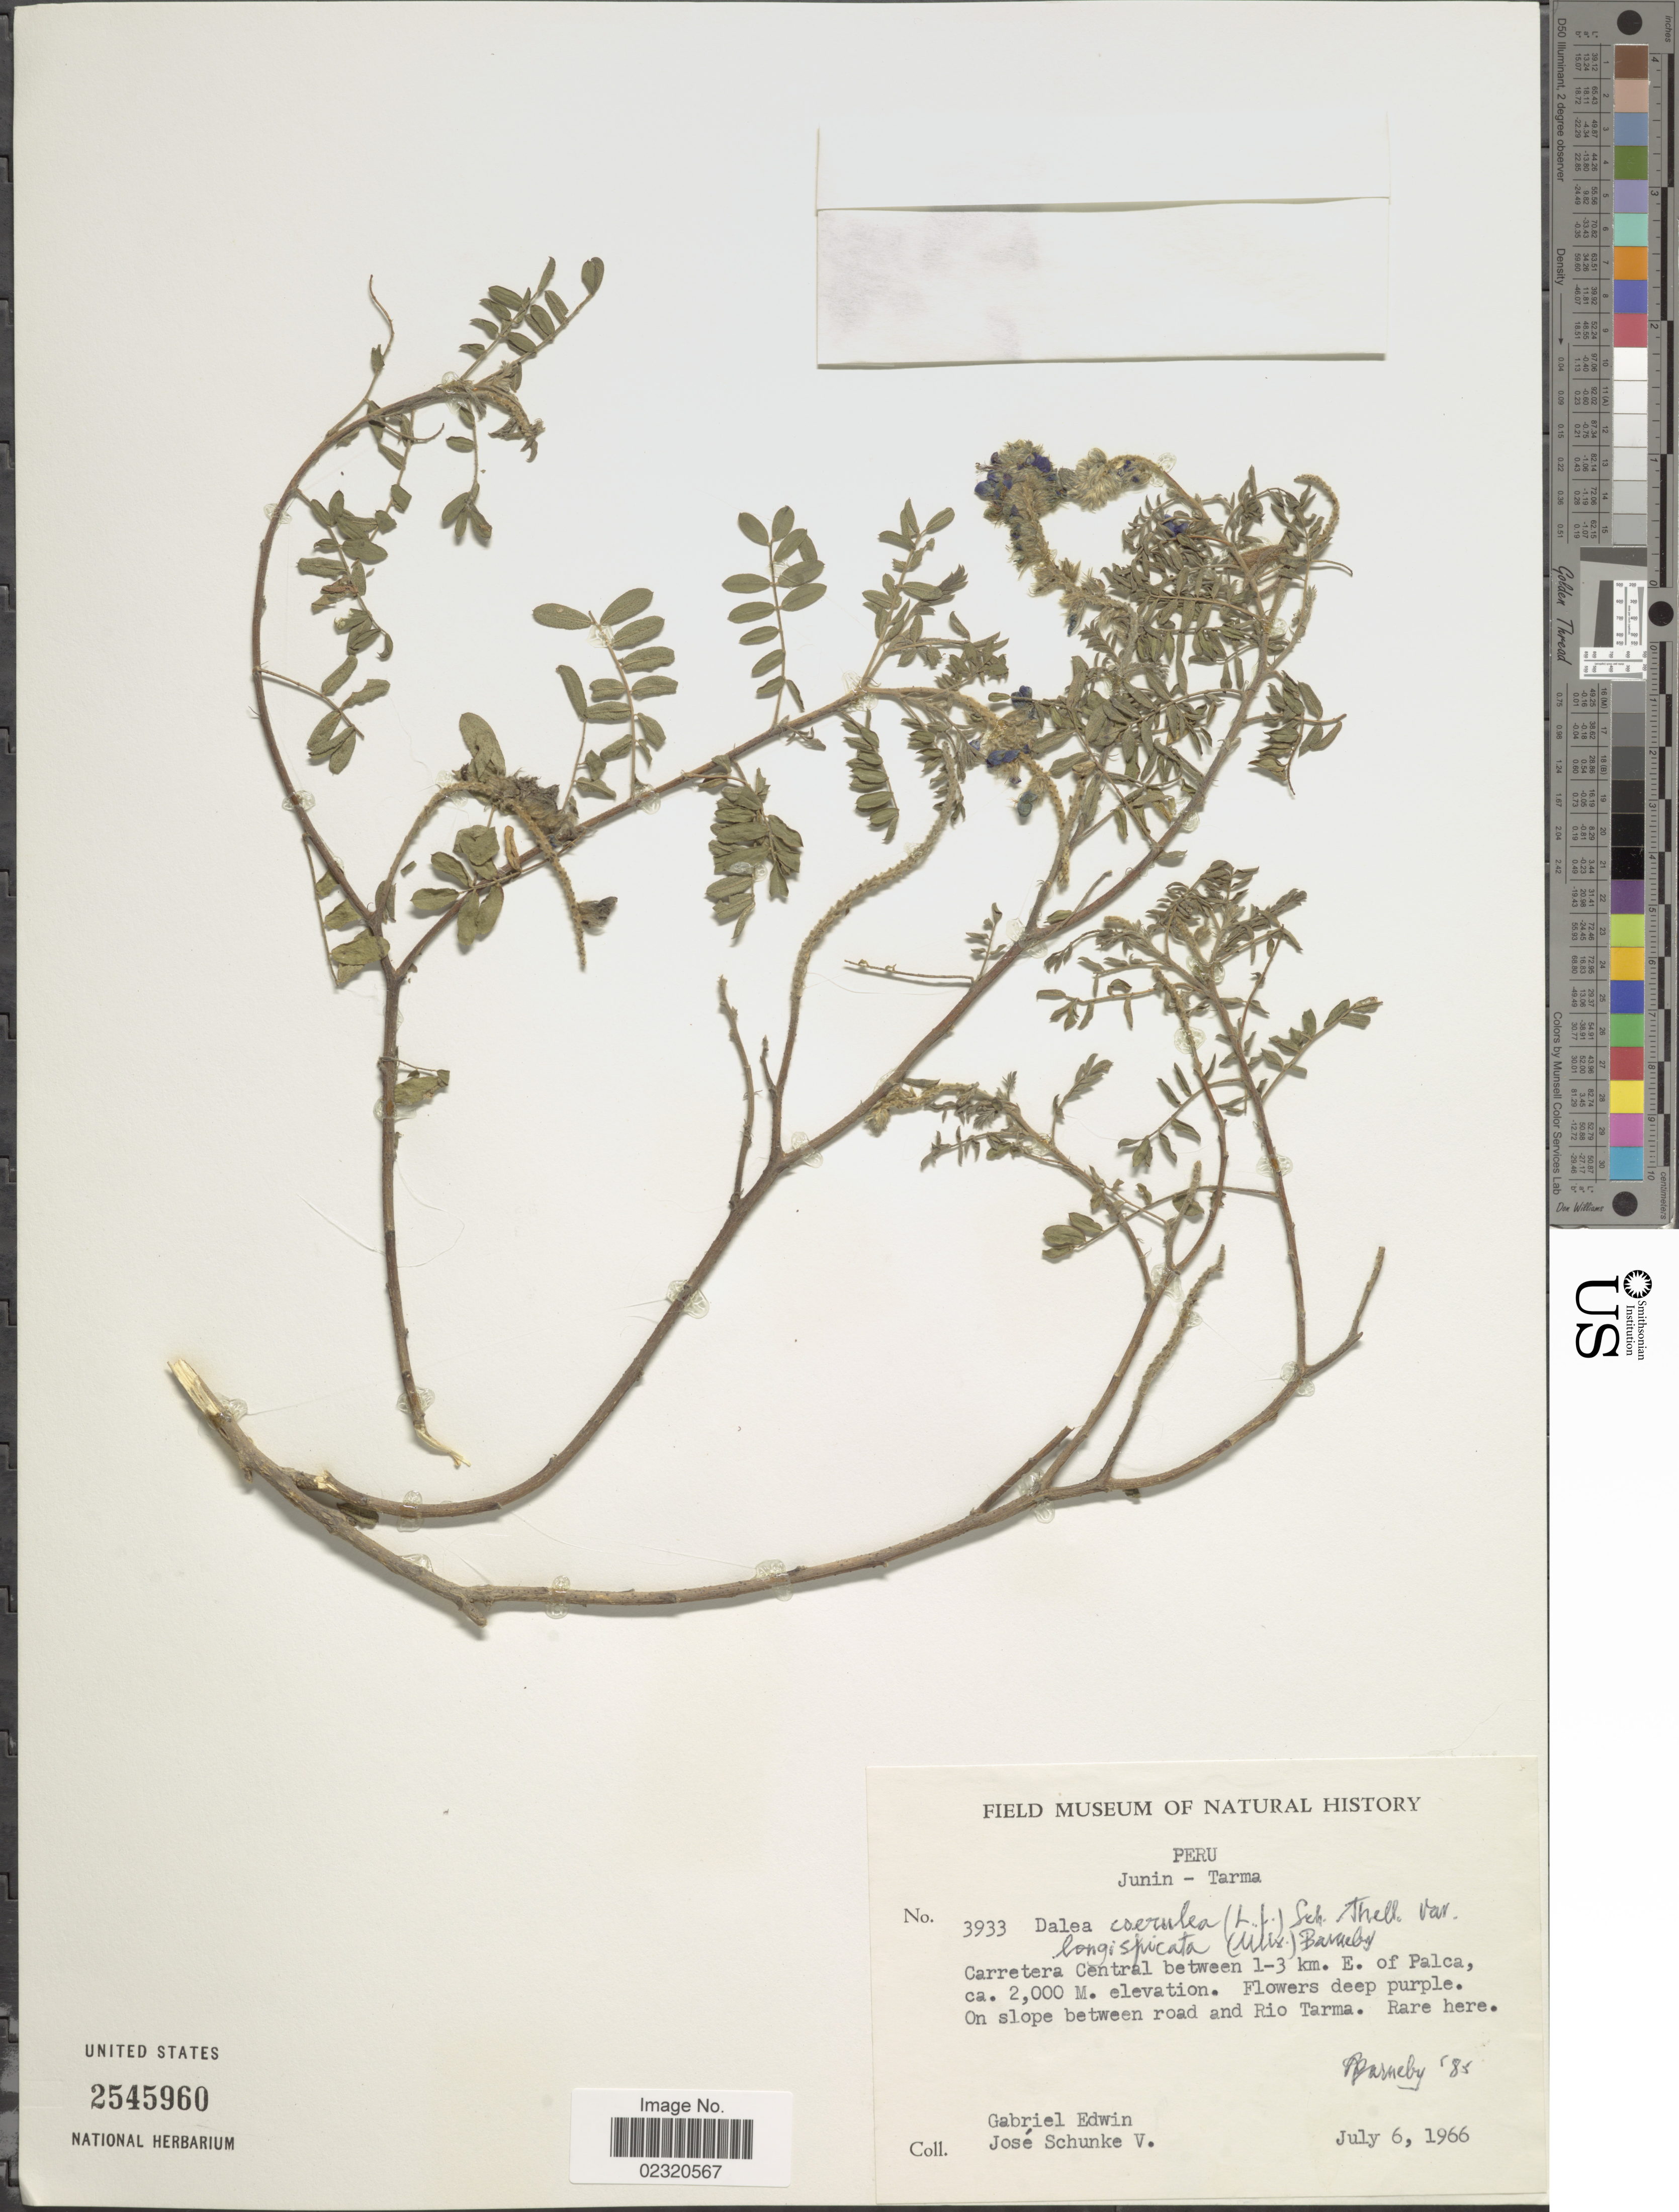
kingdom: Plantae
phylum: Tracheophyta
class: Magnoliopsida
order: Fabales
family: Fabaceae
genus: Dalea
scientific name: Dalea coerulea var. longispicata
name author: (Ulbr.) Barneby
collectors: G. Edwin & J. Schunke Vigo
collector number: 3933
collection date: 1966-07-06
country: Peru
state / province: Junín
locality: Tarma, carretera Central between 1-3 km E of Palca, on slope between road and Rio Tarma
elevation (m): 2000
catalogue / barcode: US 2545960